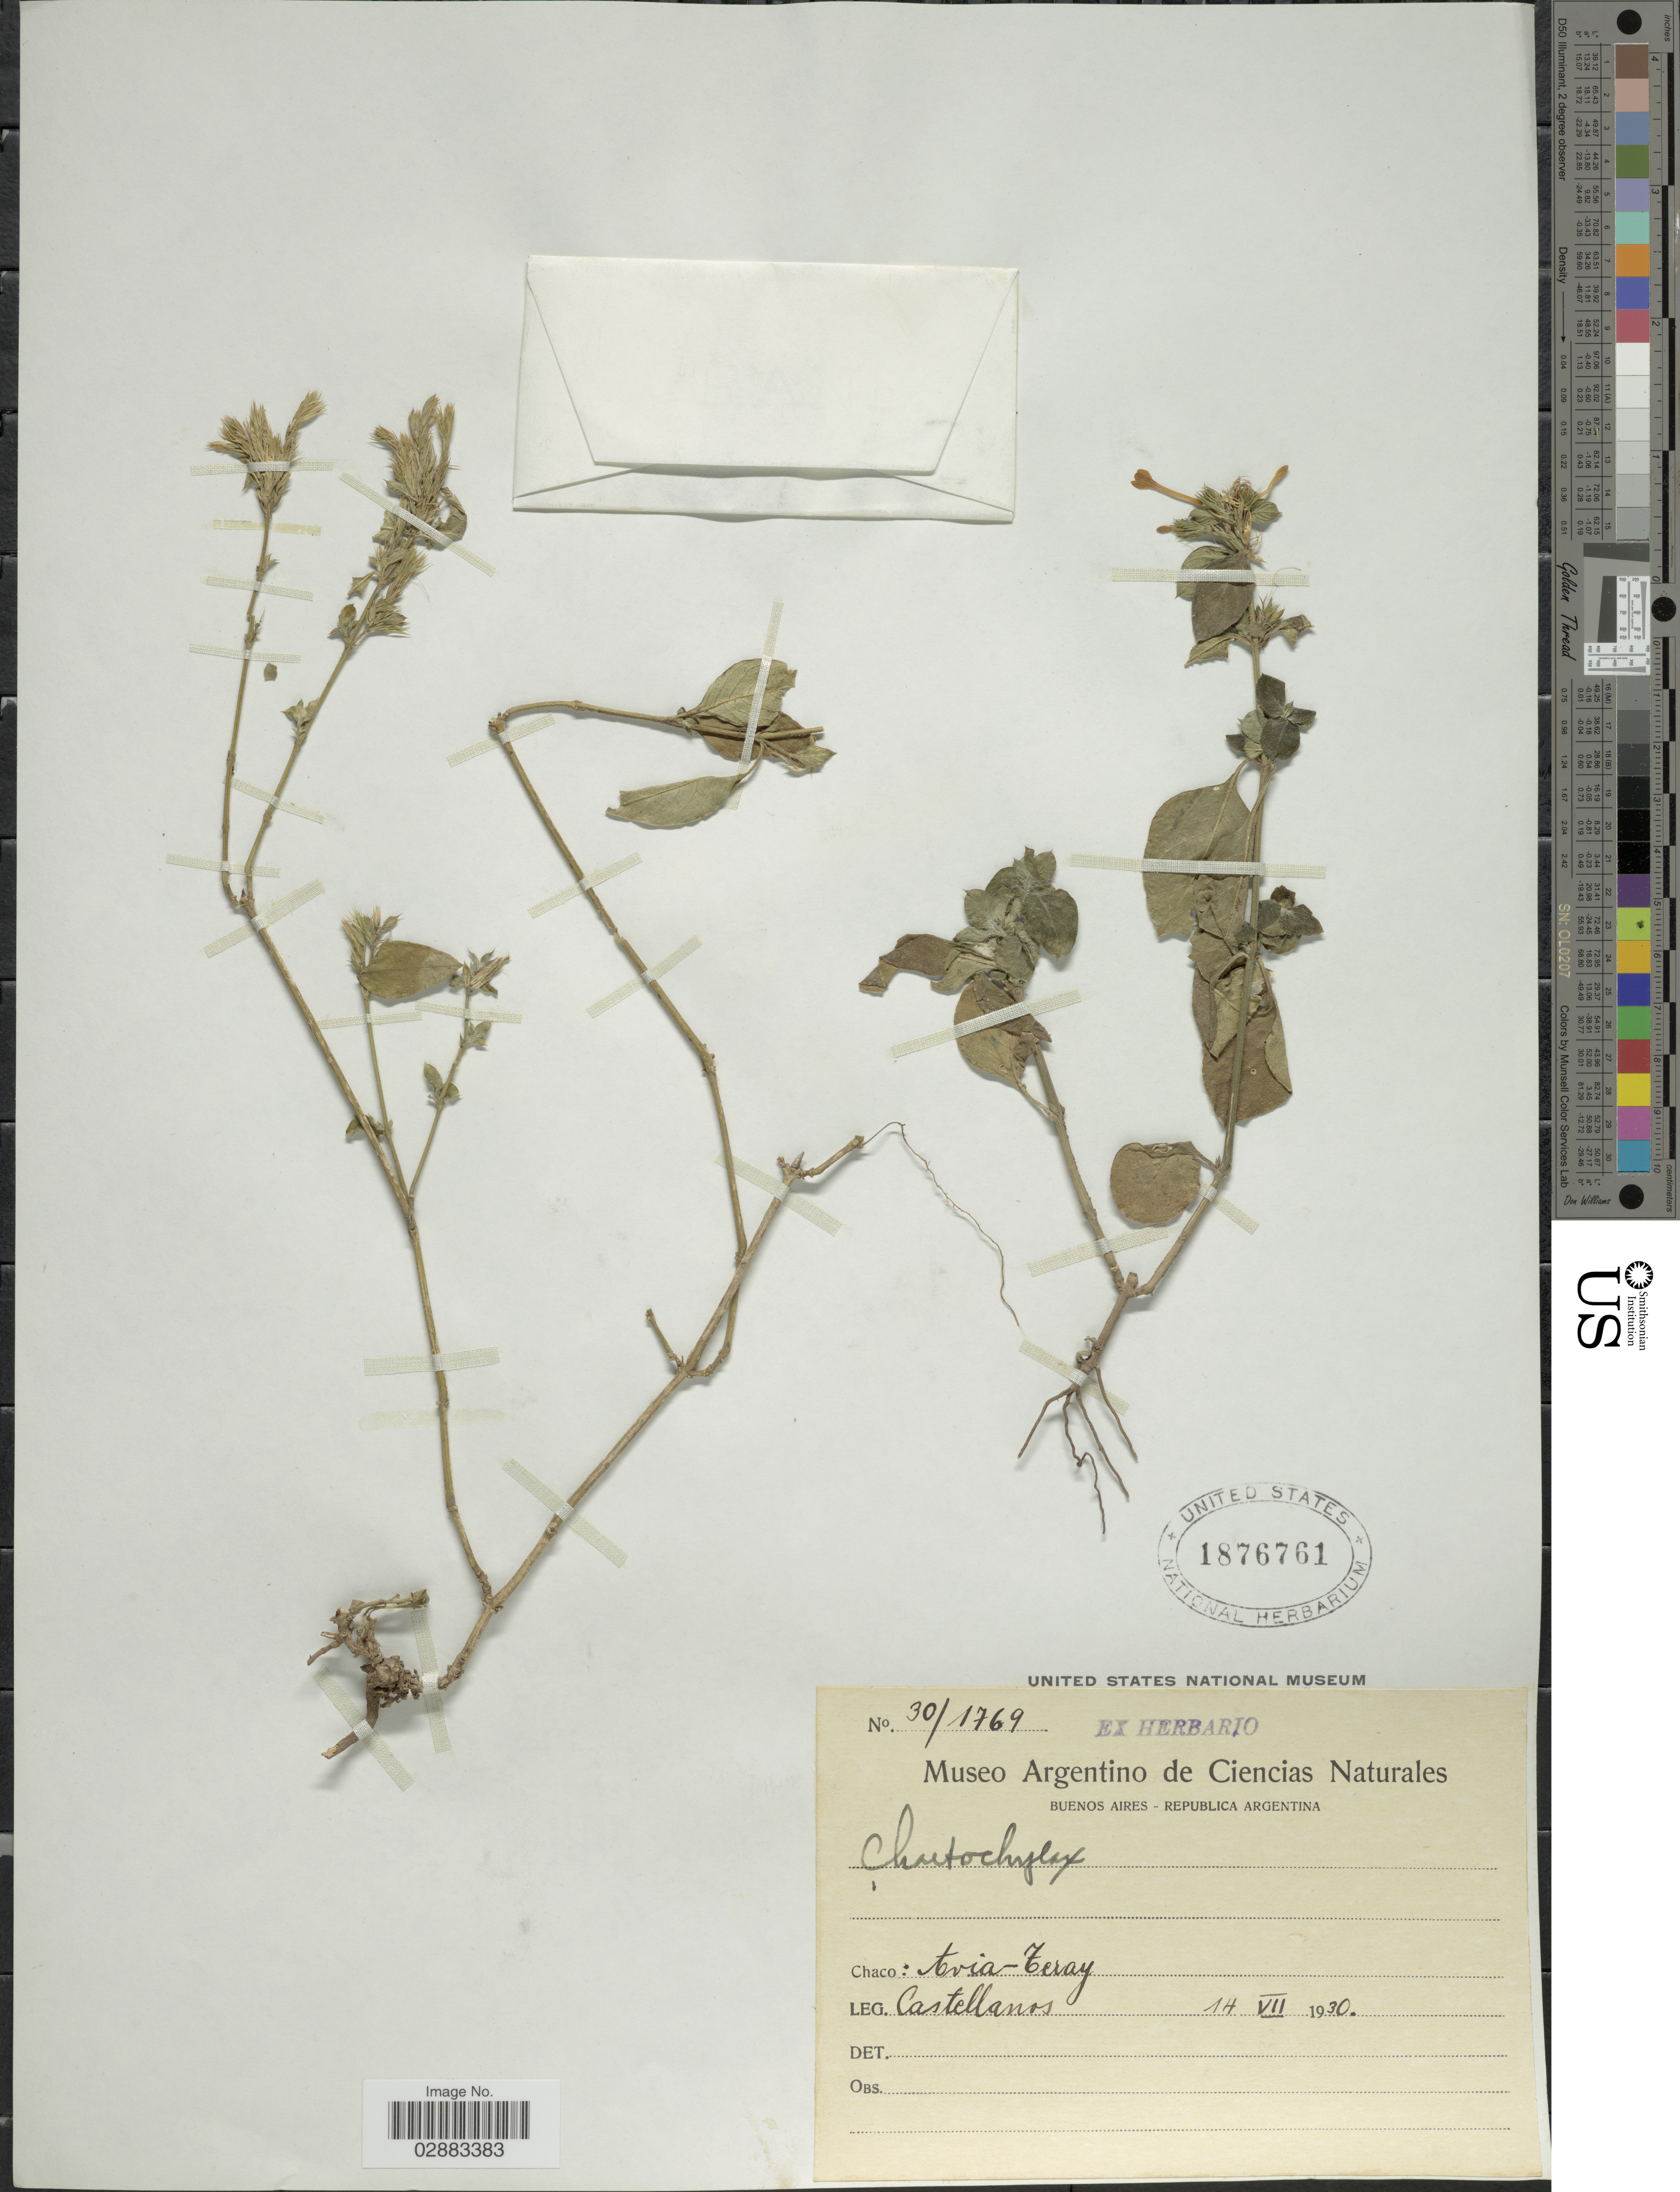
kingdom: Plantae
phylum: Tracheophyta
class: Magnoliopsida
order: Lamiales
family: Acanthaceae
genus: Justicia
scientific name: Justicia goudotii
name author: V.A.W. Graham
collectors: -- Castellanos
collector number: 30/1769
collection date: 1930-07-14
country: Argentina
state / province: Chaco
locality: Avia-Teray.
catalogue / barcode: US 1876761